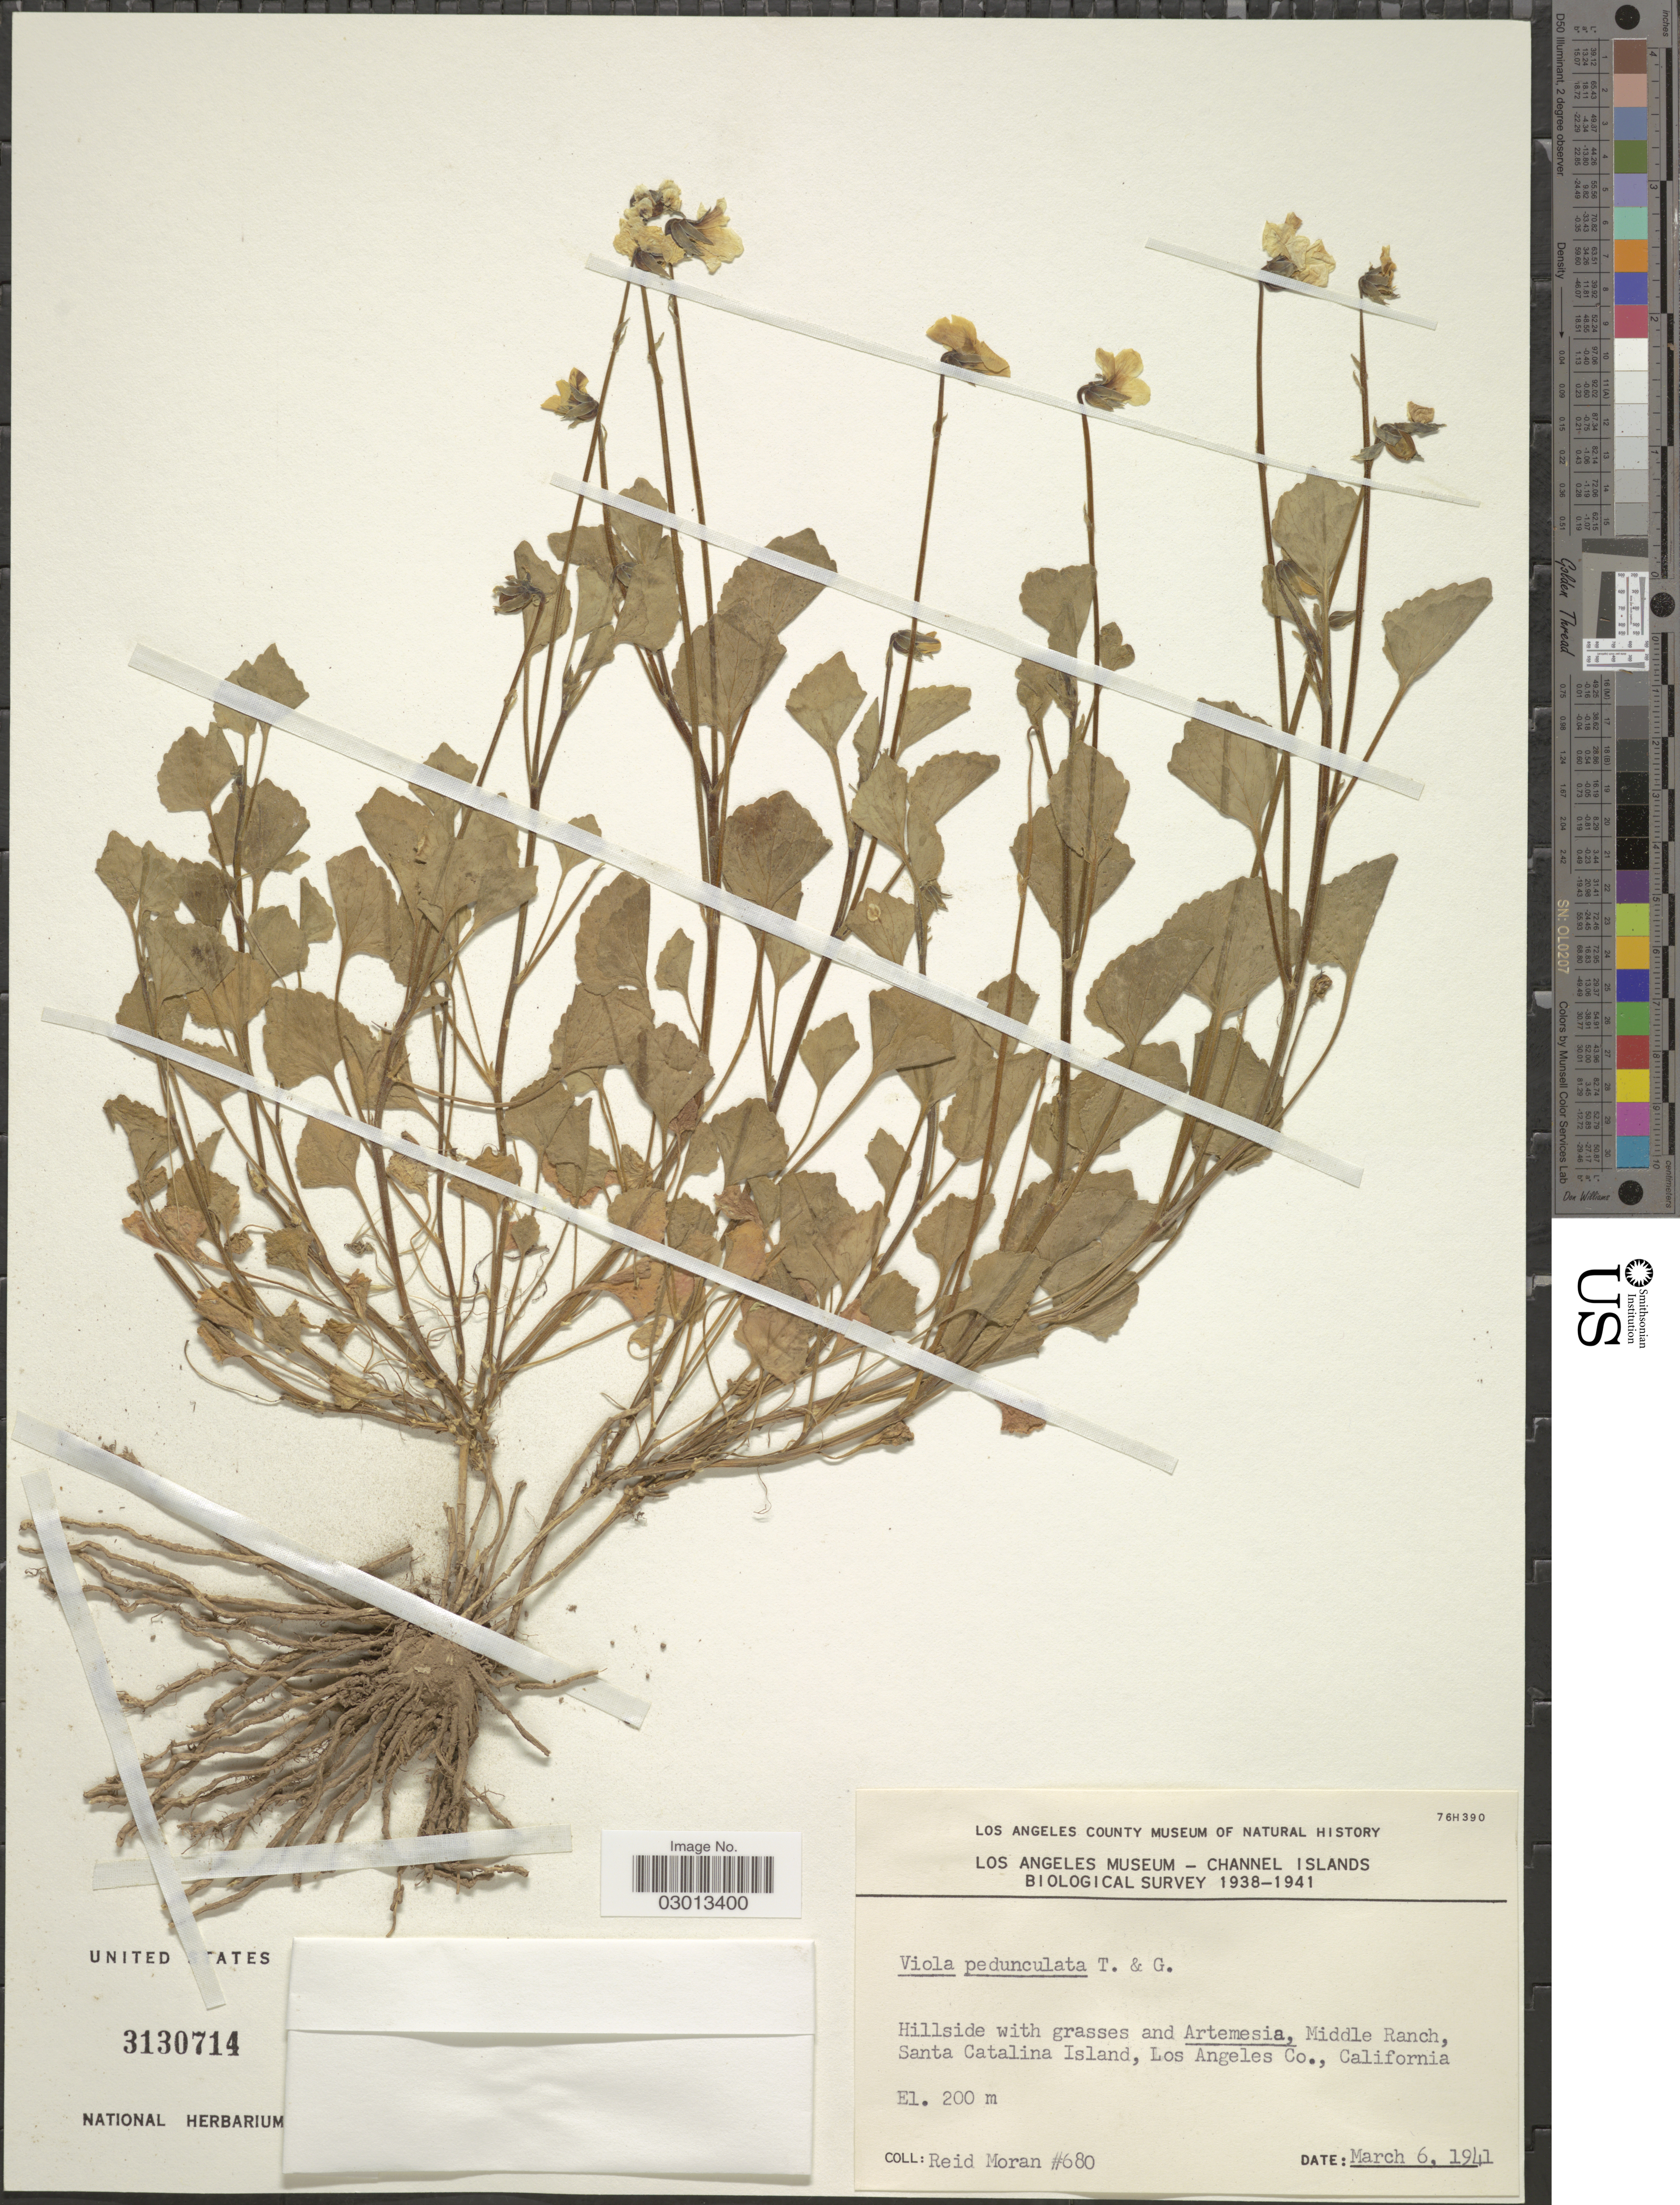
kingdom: Plantae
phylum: Tracheophyta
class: Magnoliopsida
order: Malpighiales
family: Violaceae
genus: Viola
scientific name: Viola pedunculata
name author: Torr. & A. Gray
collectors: R. V. Moran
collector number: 680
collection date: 1941-03-06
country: United States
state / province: California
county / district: Los Angeles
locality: Middle Ranch, Santa Catalina Island, Los Angeles Co.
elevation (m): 200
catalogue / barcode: US 3130714